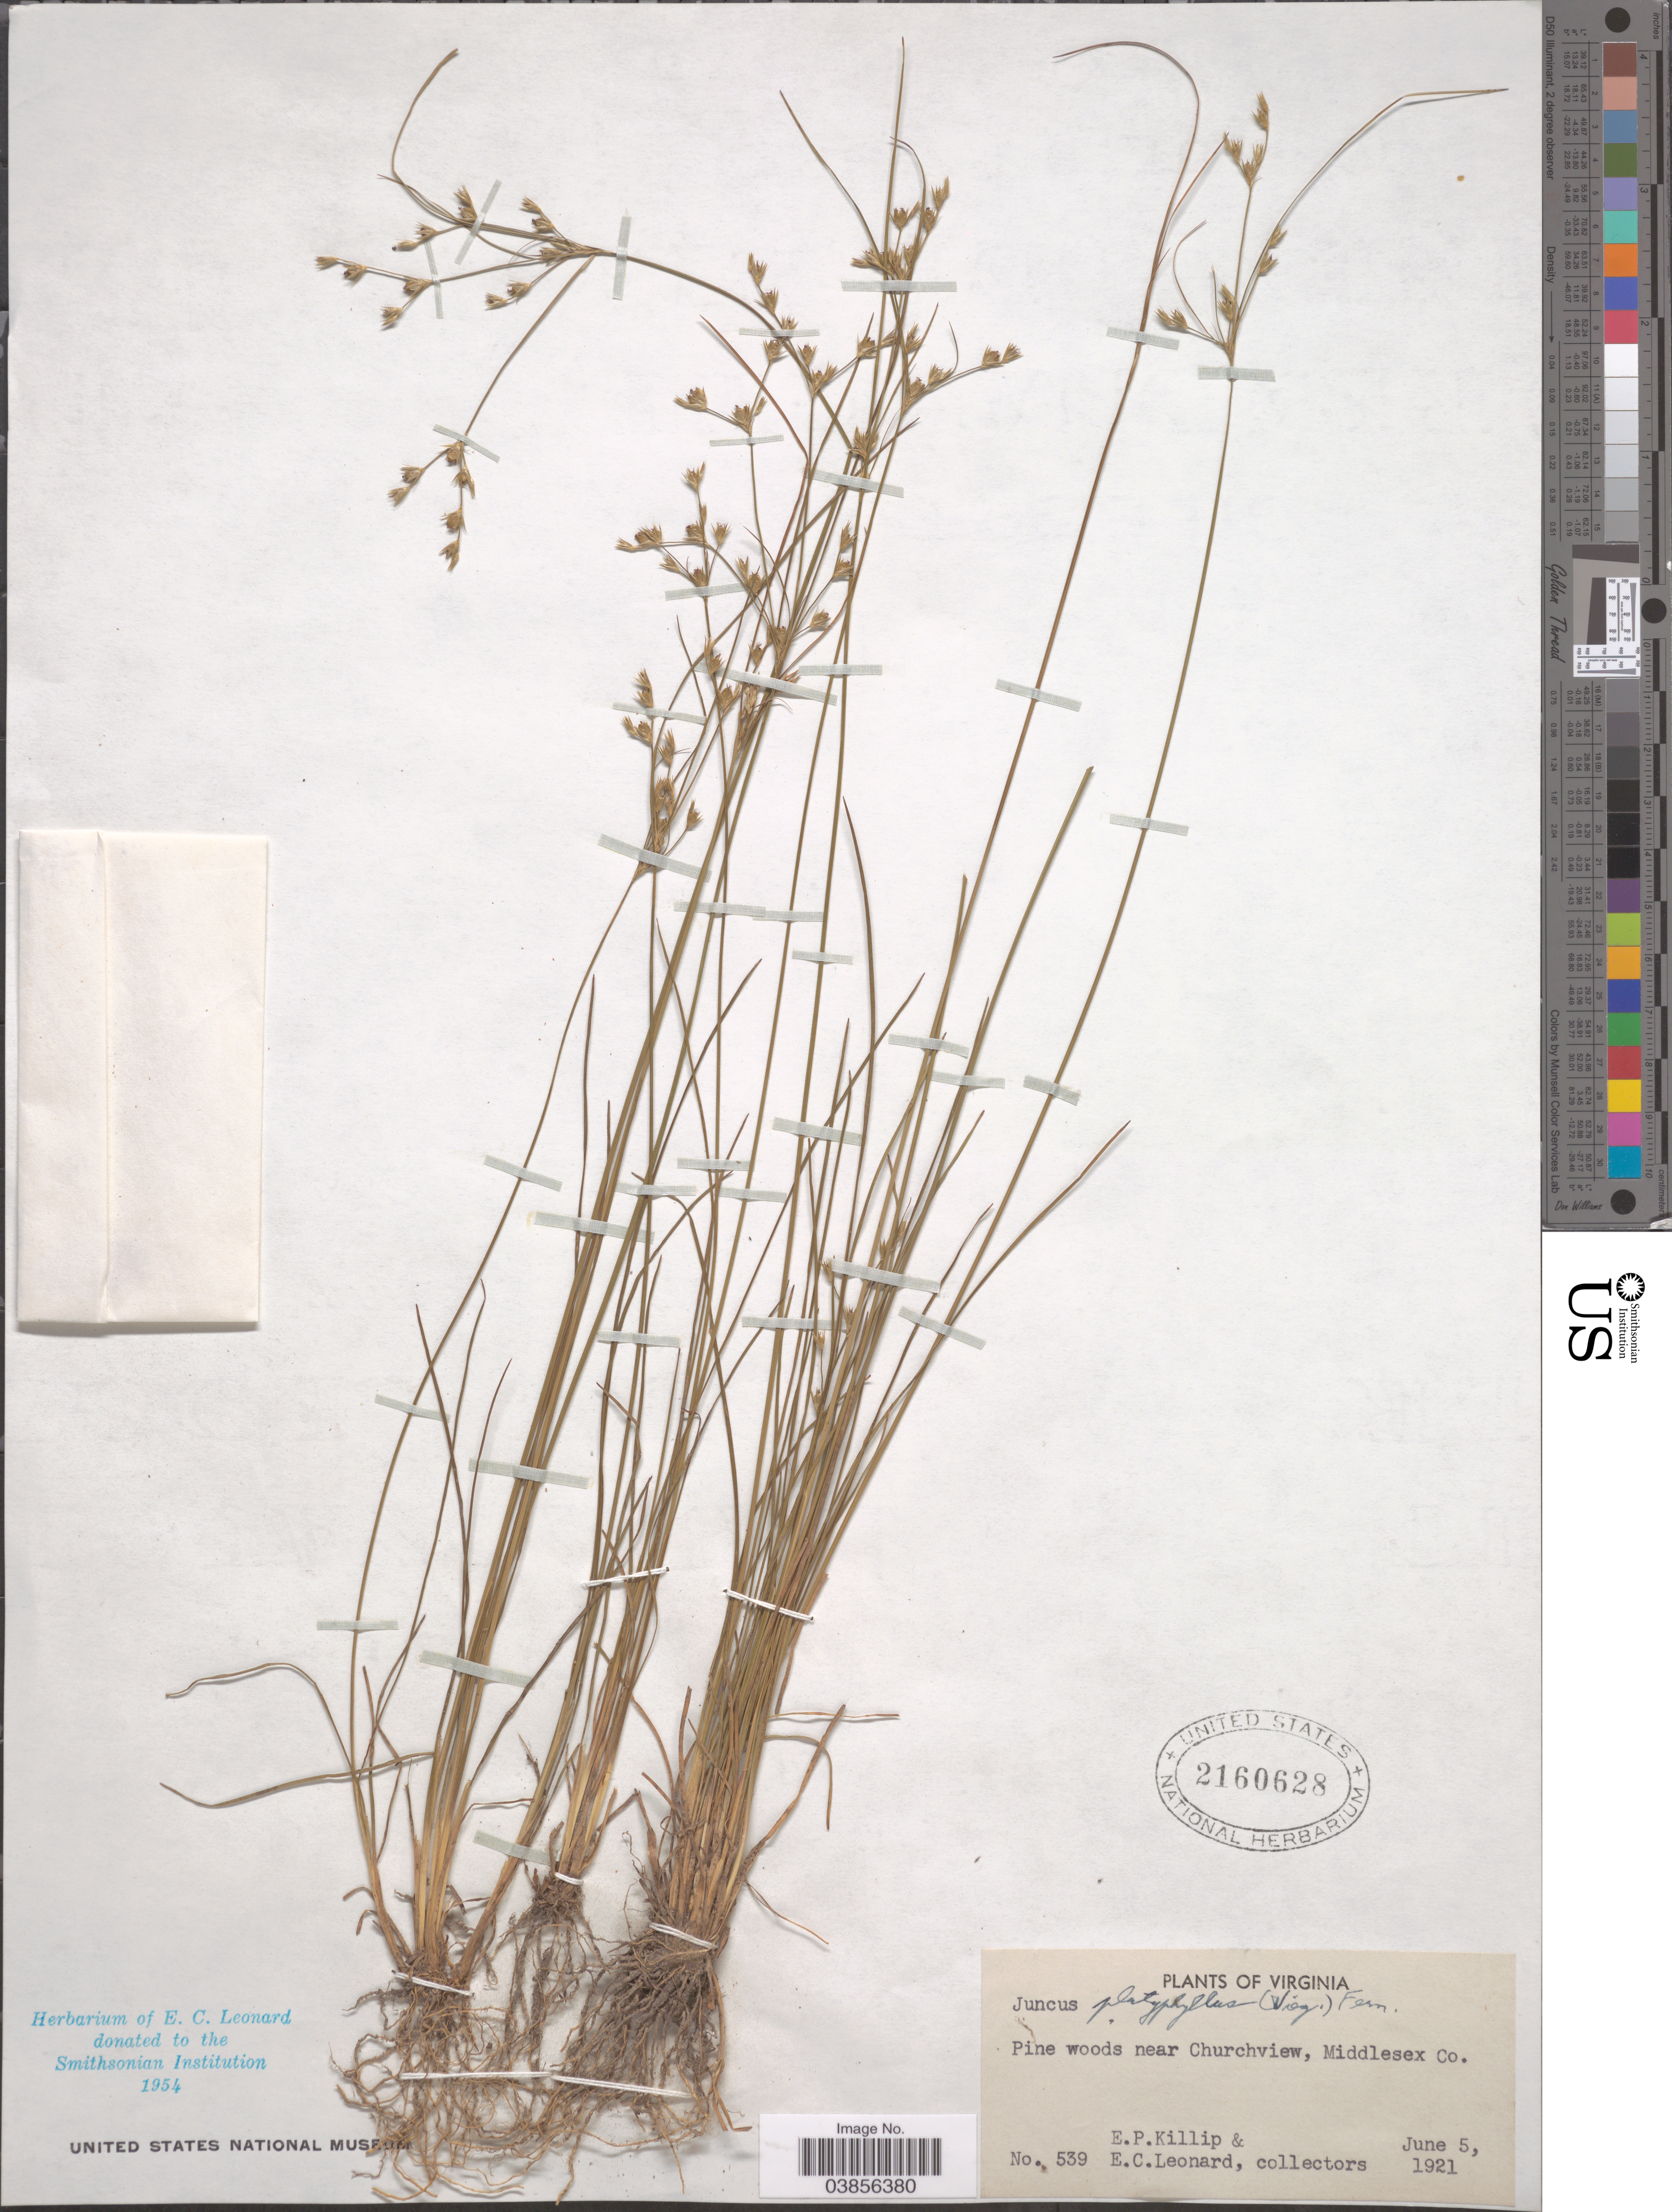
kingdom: Plantae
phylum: Tracheophyta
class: Liliopsida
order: Poales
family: Juncaceae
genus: Juncus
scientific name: Juncus platyphyllus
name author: (Wiegand) Fernald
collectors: E. C. Leonard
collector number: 539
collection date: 1921-06-05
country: United States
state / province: Virginia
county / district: Middlesex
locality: Near Churchview, Middlesex Co.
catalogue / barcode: US 2160628